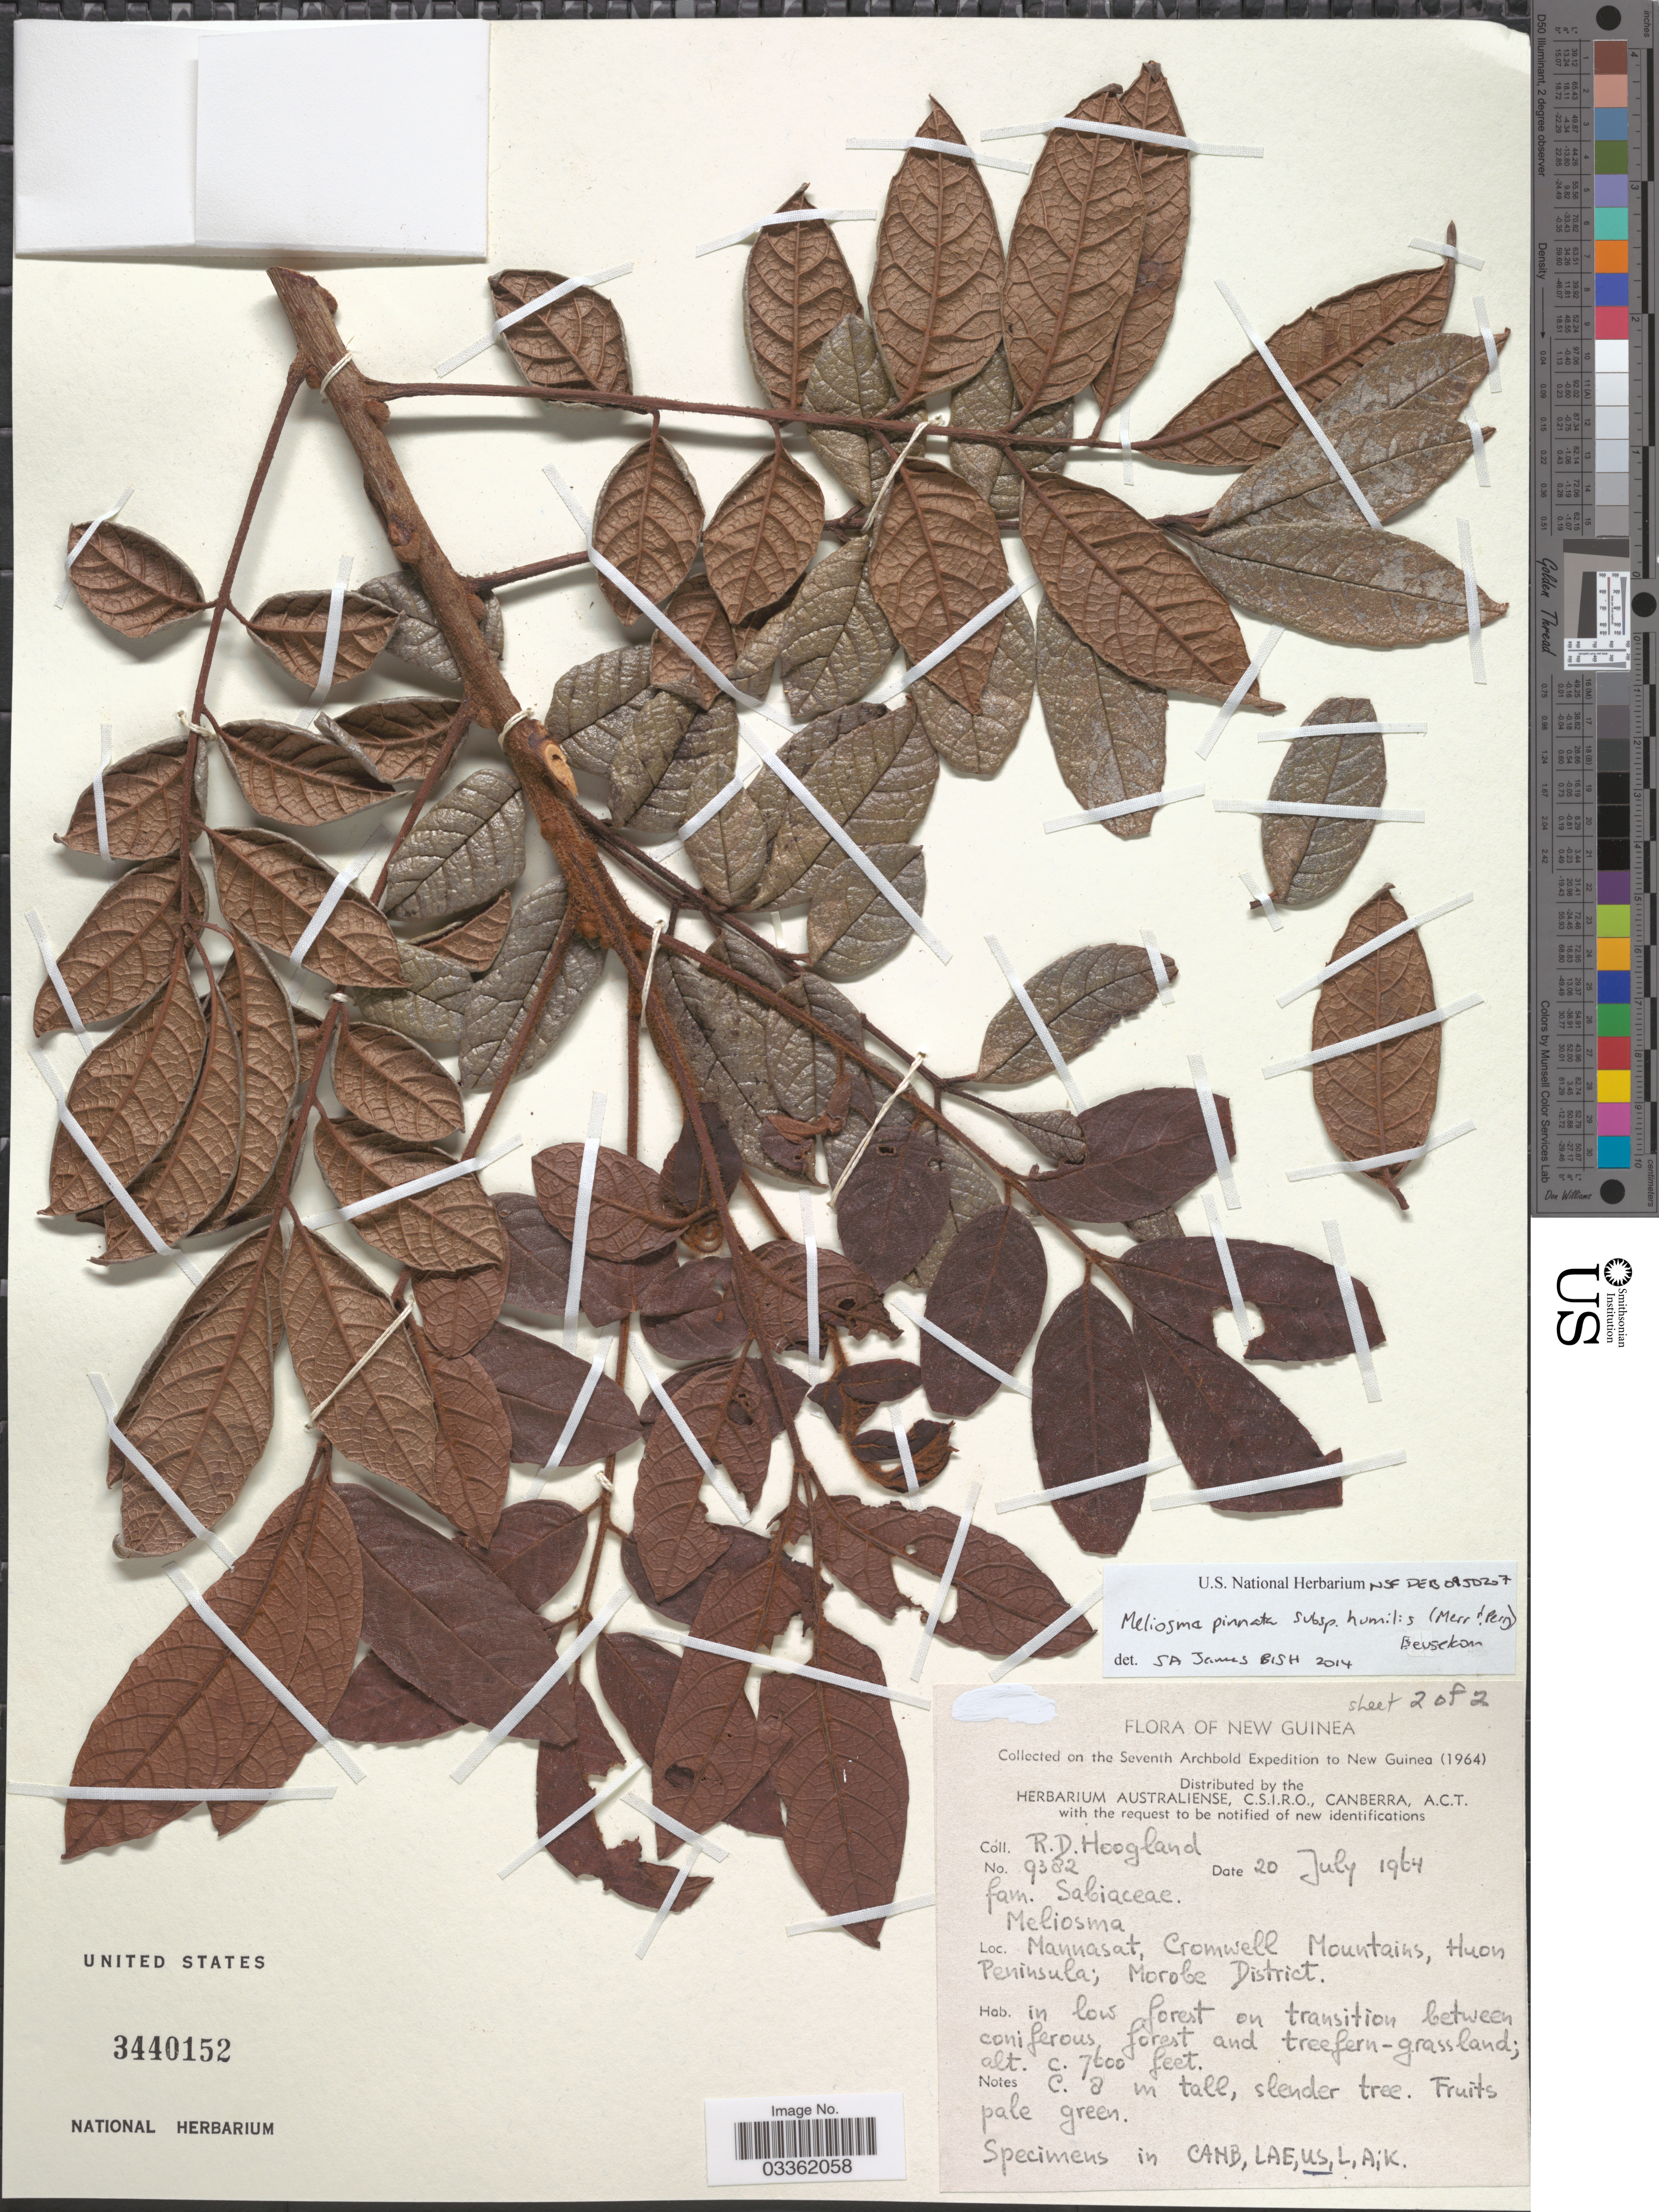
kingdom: Plantae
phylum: Tracheophyta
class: Magnoliopsida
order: Proteales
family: Sabiaceae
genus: Meliosma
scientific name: Meliosma pinnata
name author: Maxim.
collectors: R. D. Hoogland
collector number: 9382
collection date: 1964-07-20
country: Papua New Guinea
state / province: Morobe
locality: New Guinea. Mannasat, Cromwell Mountains, Huon Peninsula; Morobe District.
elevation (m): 2316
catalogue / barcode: US 3440152